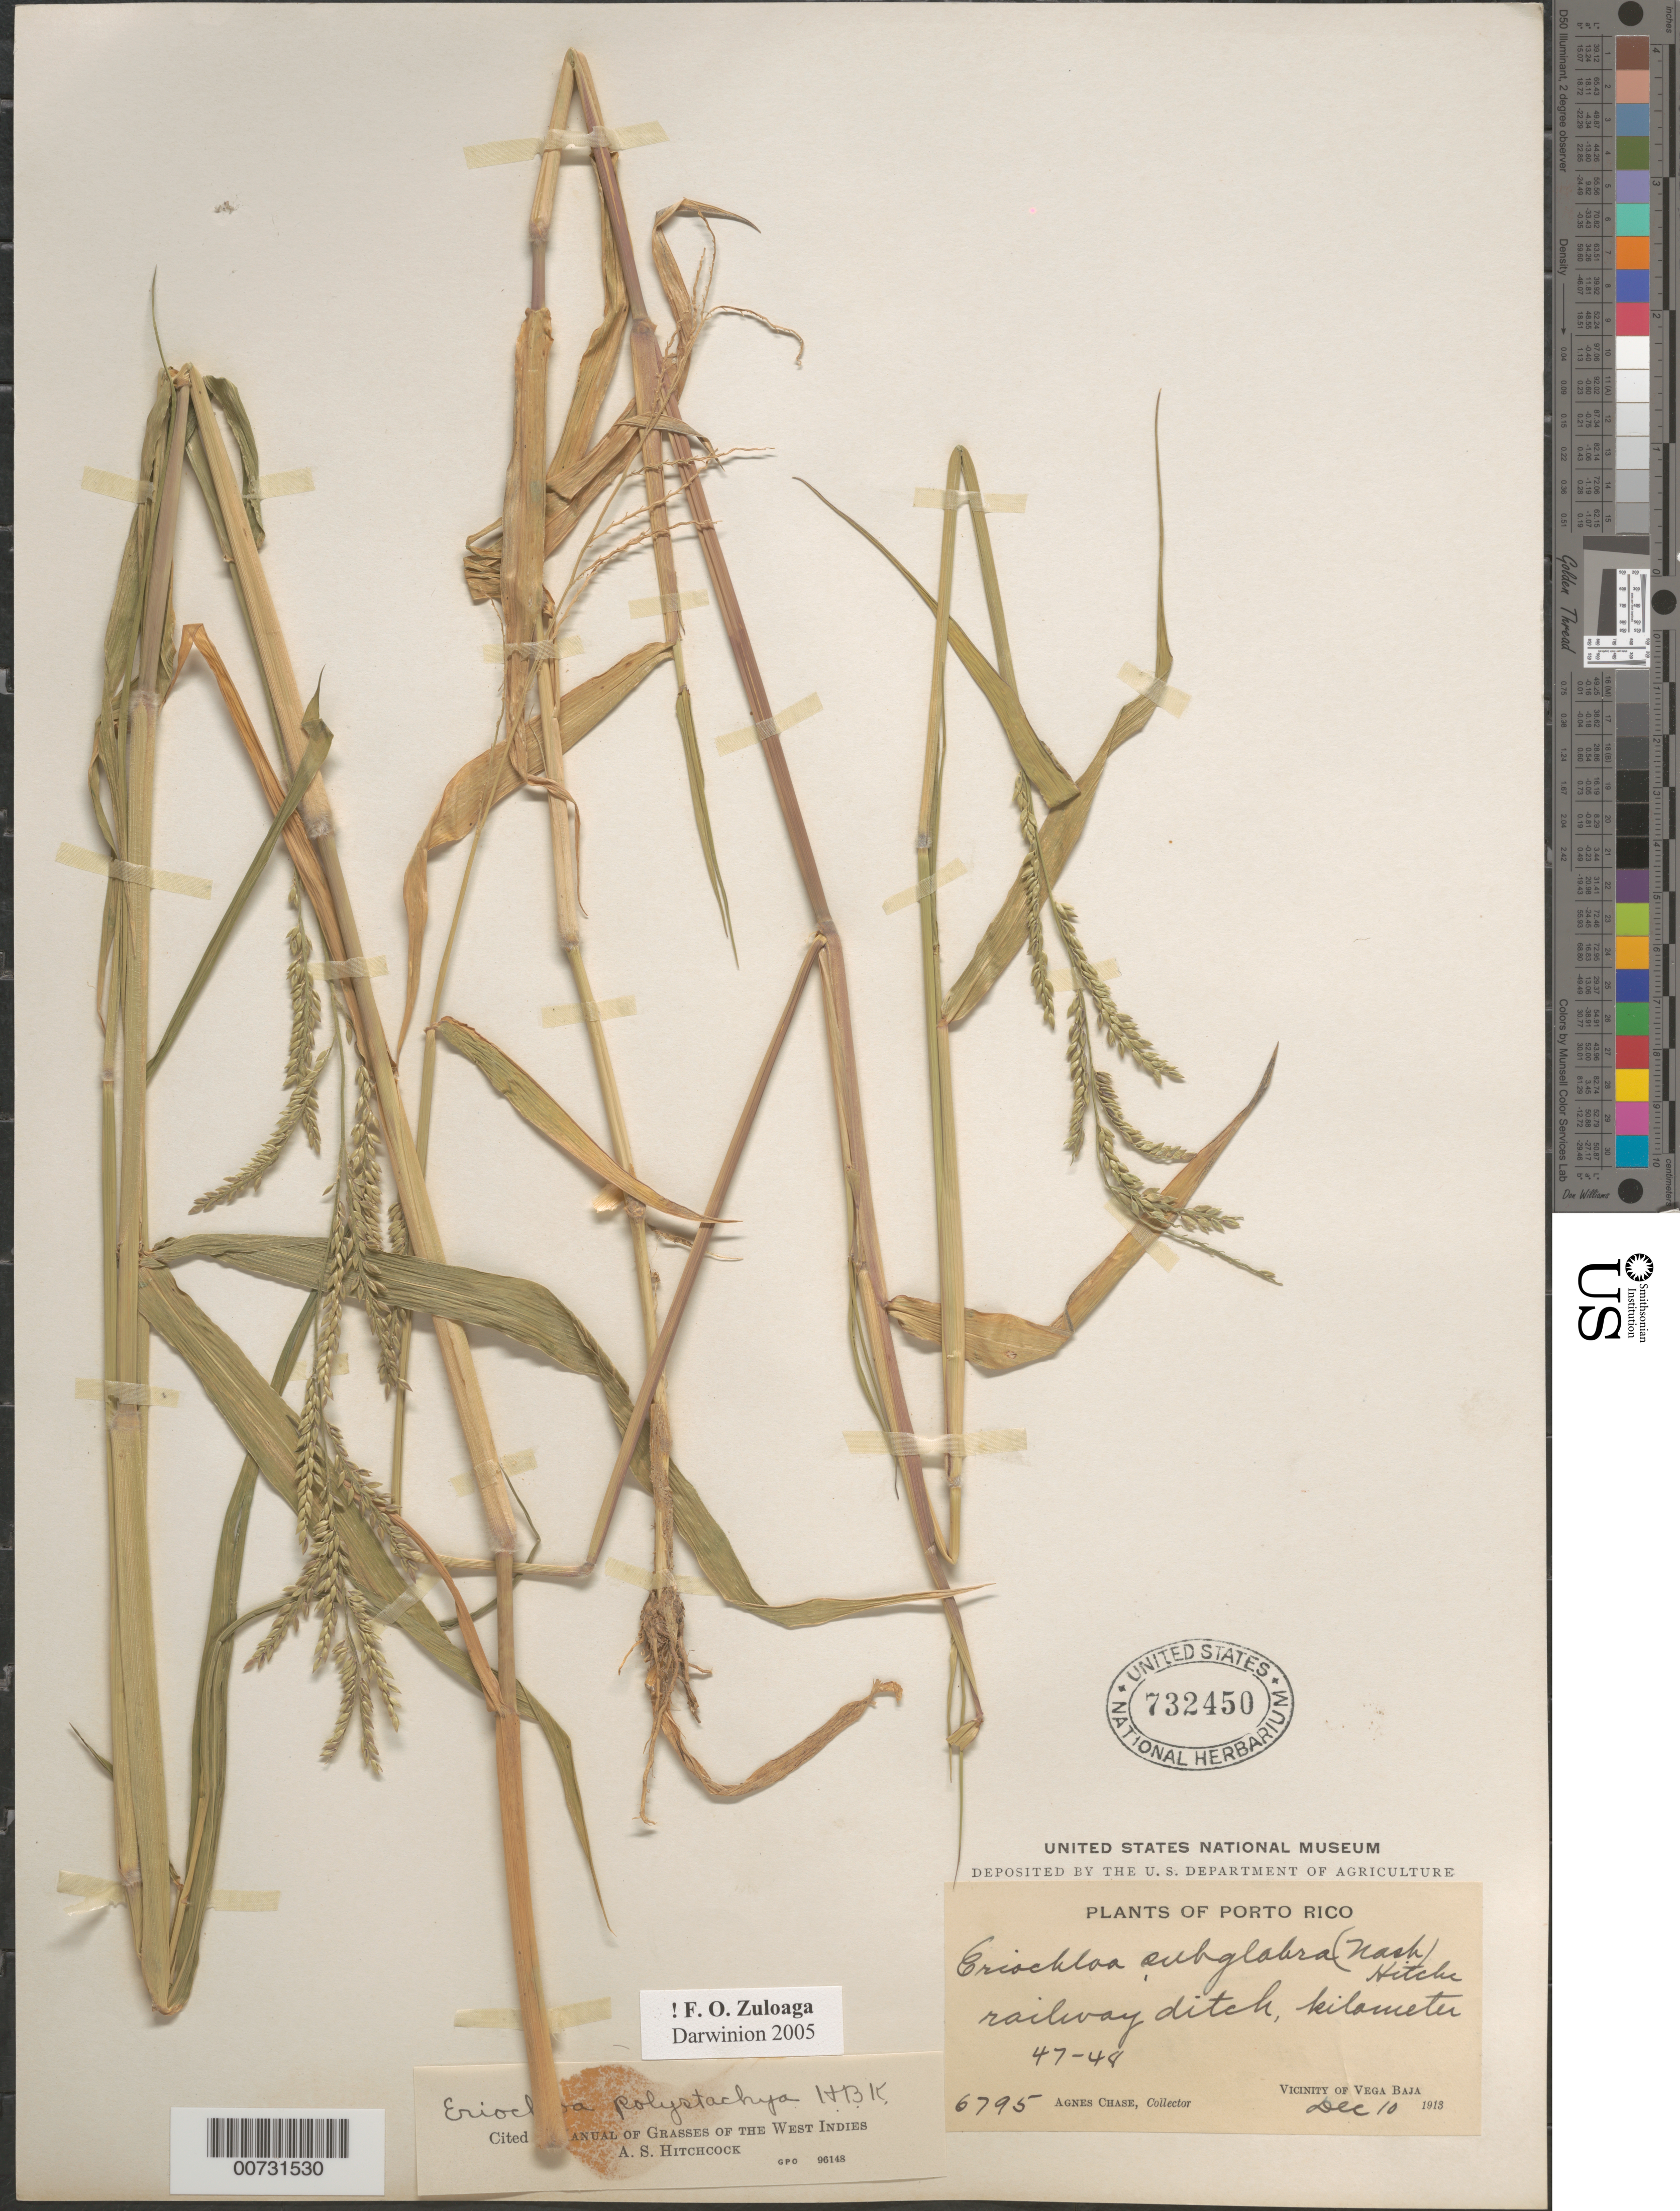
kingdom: Plantae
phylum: Tracheophyta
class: Liliopsida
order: Poales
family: Poaceae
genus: Eriochloa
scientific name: Eriochloa polystachya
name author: Kunth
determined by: Hitchcock, Albert S.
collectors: A. Chase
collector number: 6795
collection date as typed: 10 Dec 1913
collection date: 1913-12-10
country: Puerto Rico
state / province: Vega Baja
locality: Vega Baja, vic of; km 47-48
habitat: Railway ditch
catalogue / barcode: US 732450